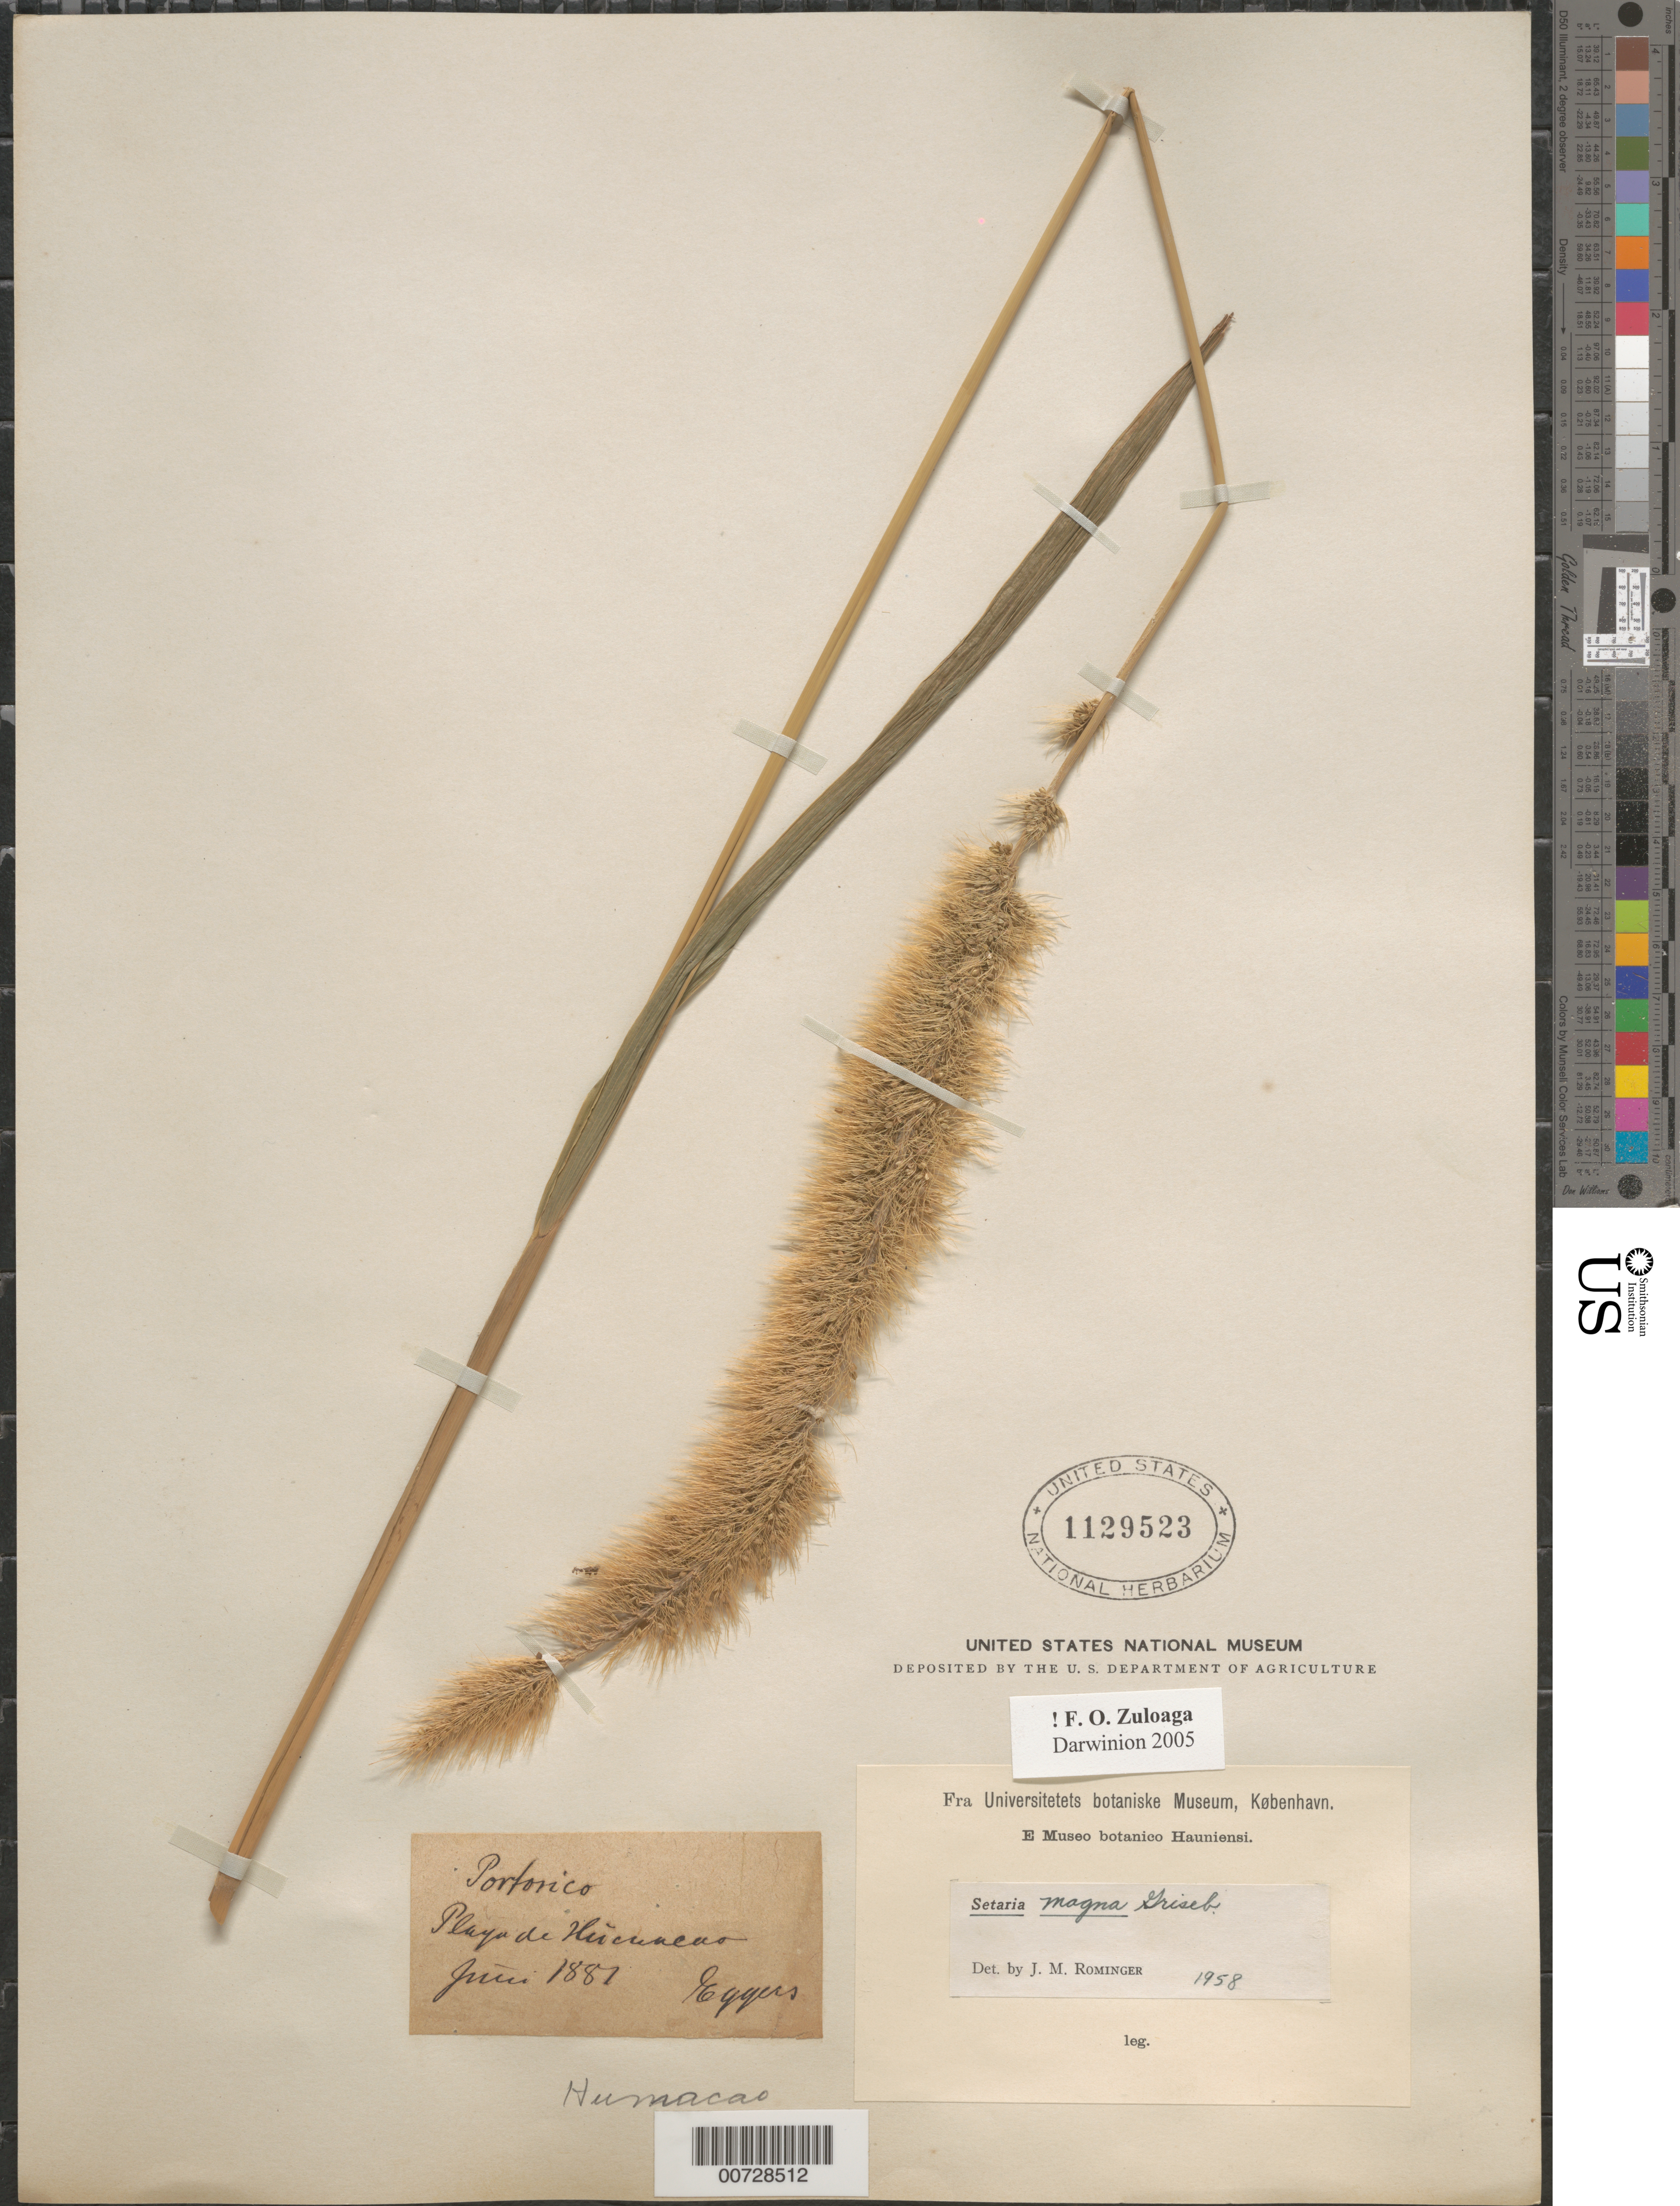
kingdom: Plantae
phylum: Tracheophyta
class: Liliopsida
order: Poales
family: Poaceae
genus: Setaria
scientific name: Setaria magna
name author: Griseb.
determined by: Rominger, J. M.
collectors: H. F. A. von Eggers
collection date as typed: Jun 1881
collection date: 1881-06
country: Puerto Rico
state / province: Humacao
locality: Playa de Humacao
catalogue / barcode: US 1129523